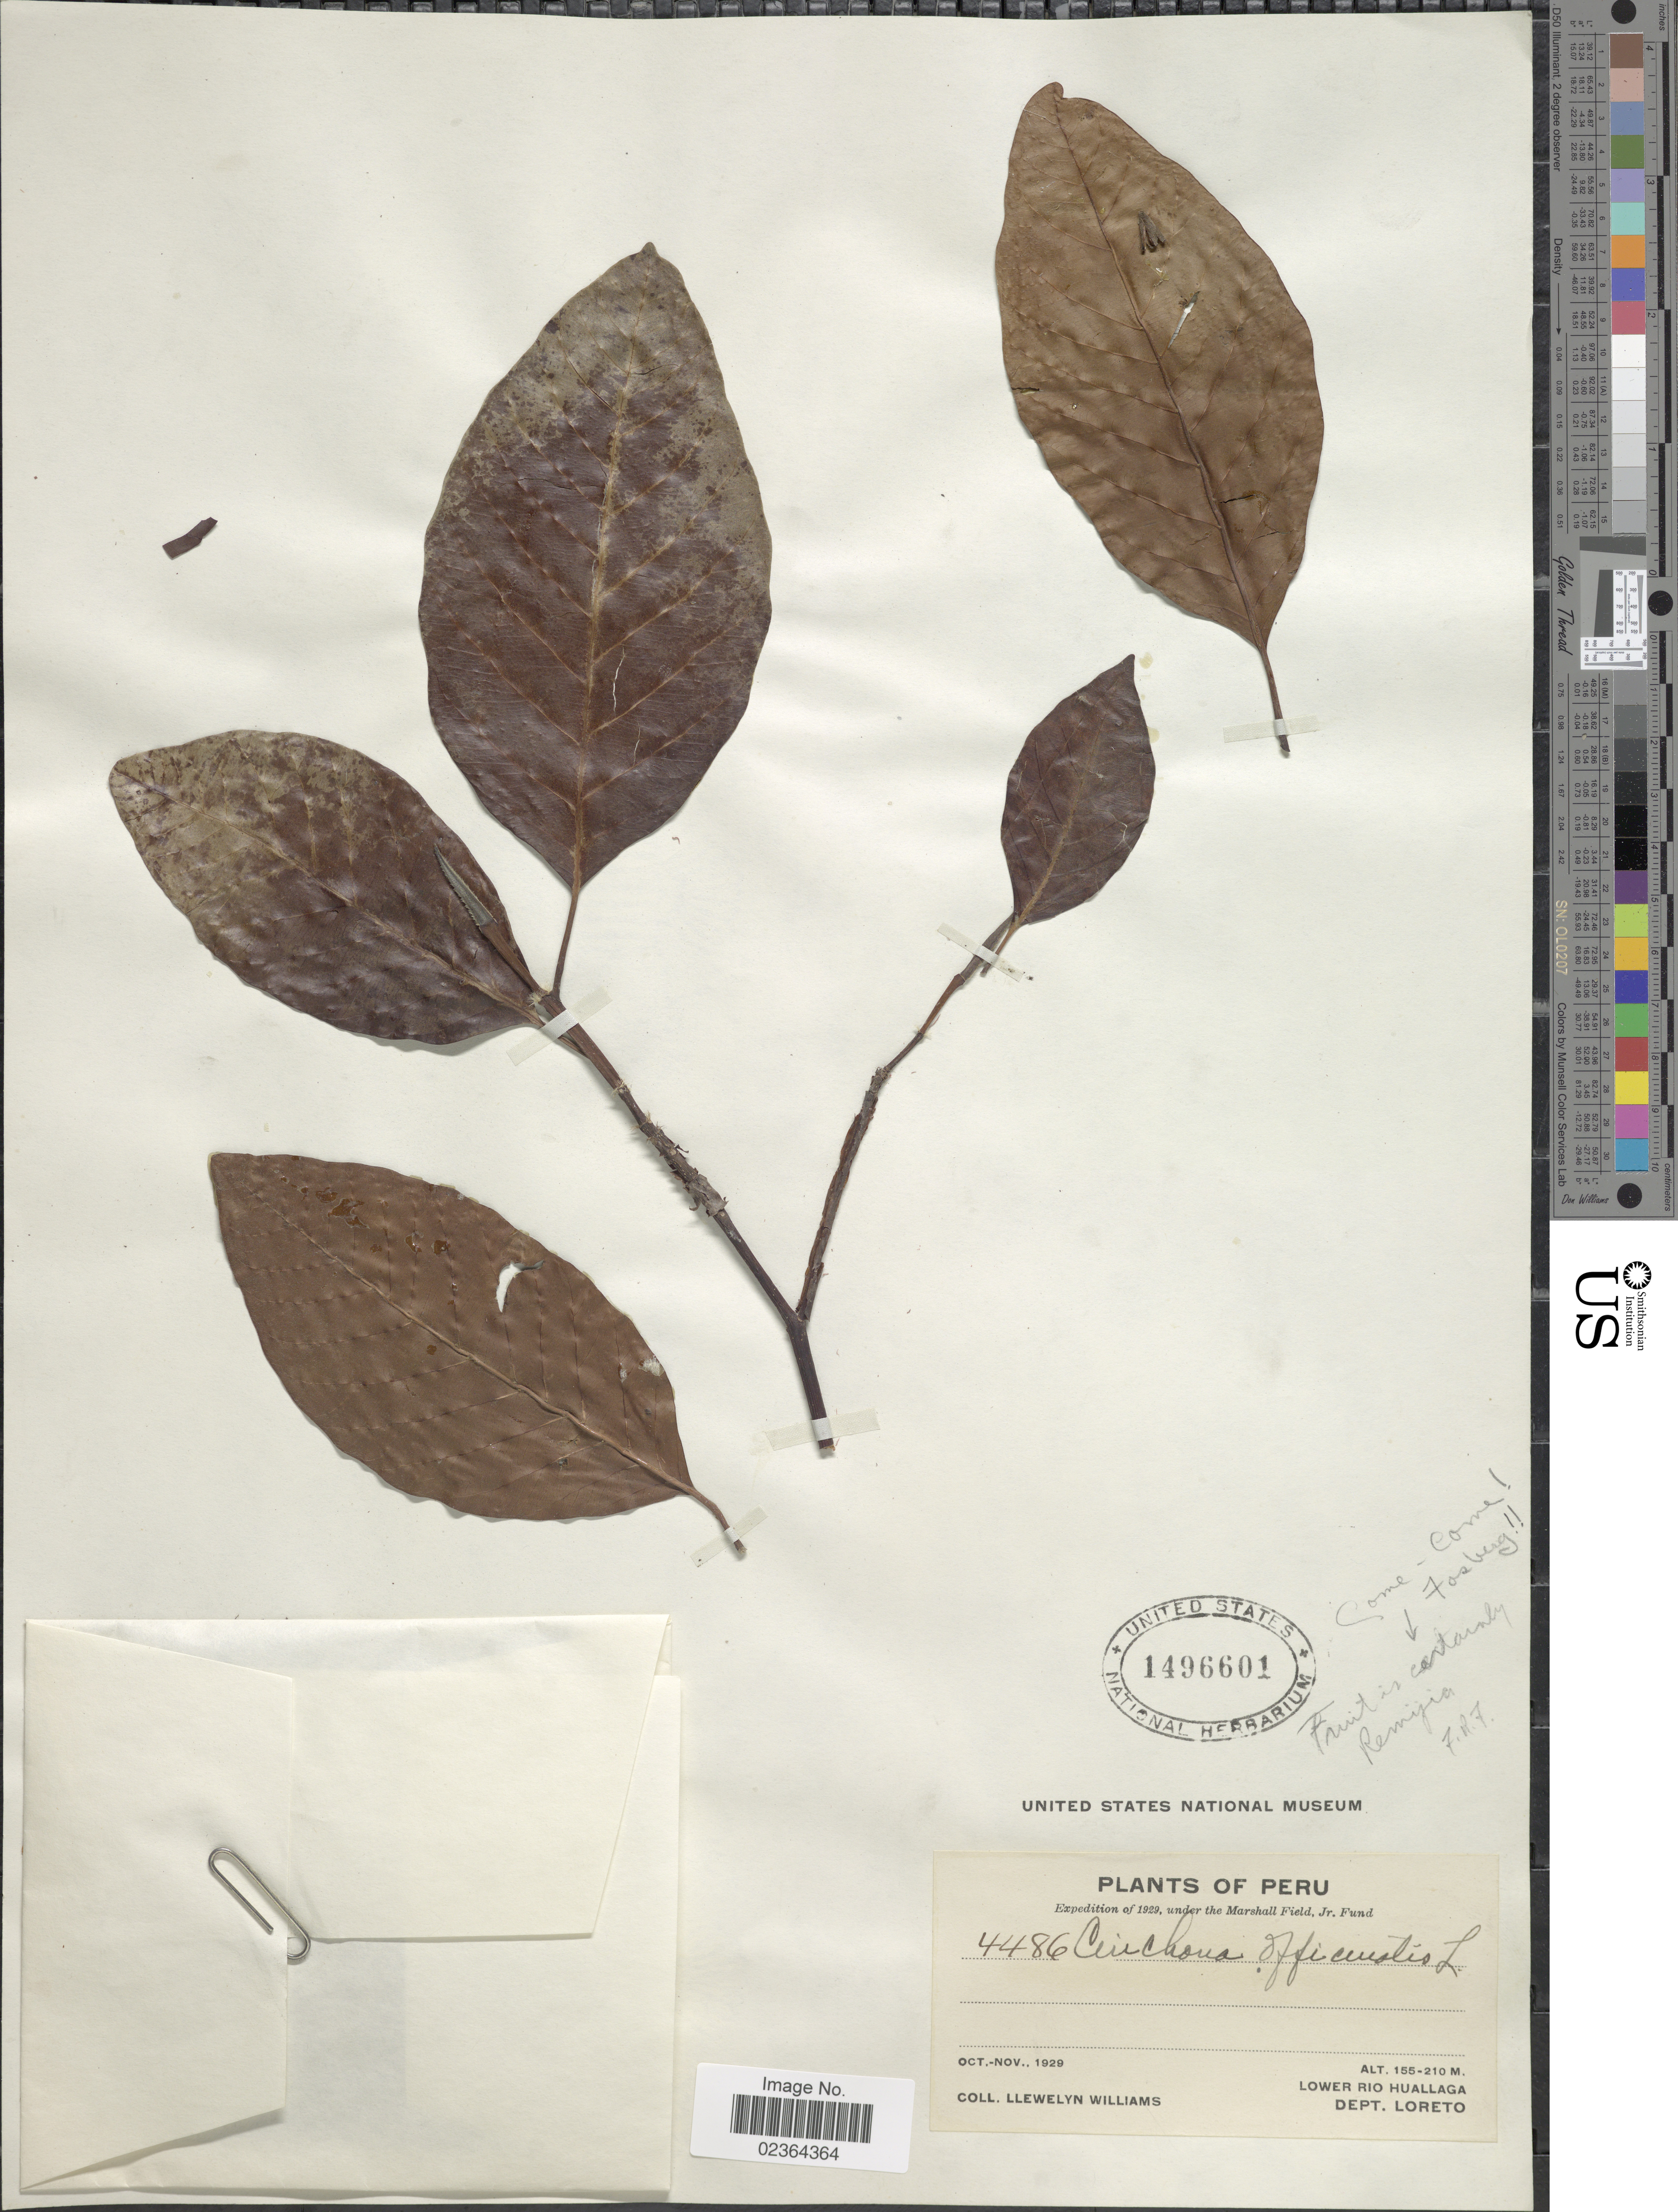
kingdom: Plantae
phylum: Tracheophyta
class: Magnoliopsida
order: Gentianales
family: Rubiaceae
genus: Cinchona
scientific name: Cinchona macrocalyx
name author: Pav. ex DC.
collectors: Ll. Williams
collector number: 4486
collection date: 1929-10/1929-11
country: Peru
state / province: Loreto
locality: Lower Rio Huallaga, Dept. Loreto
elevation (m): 155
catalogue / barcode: US 1496601